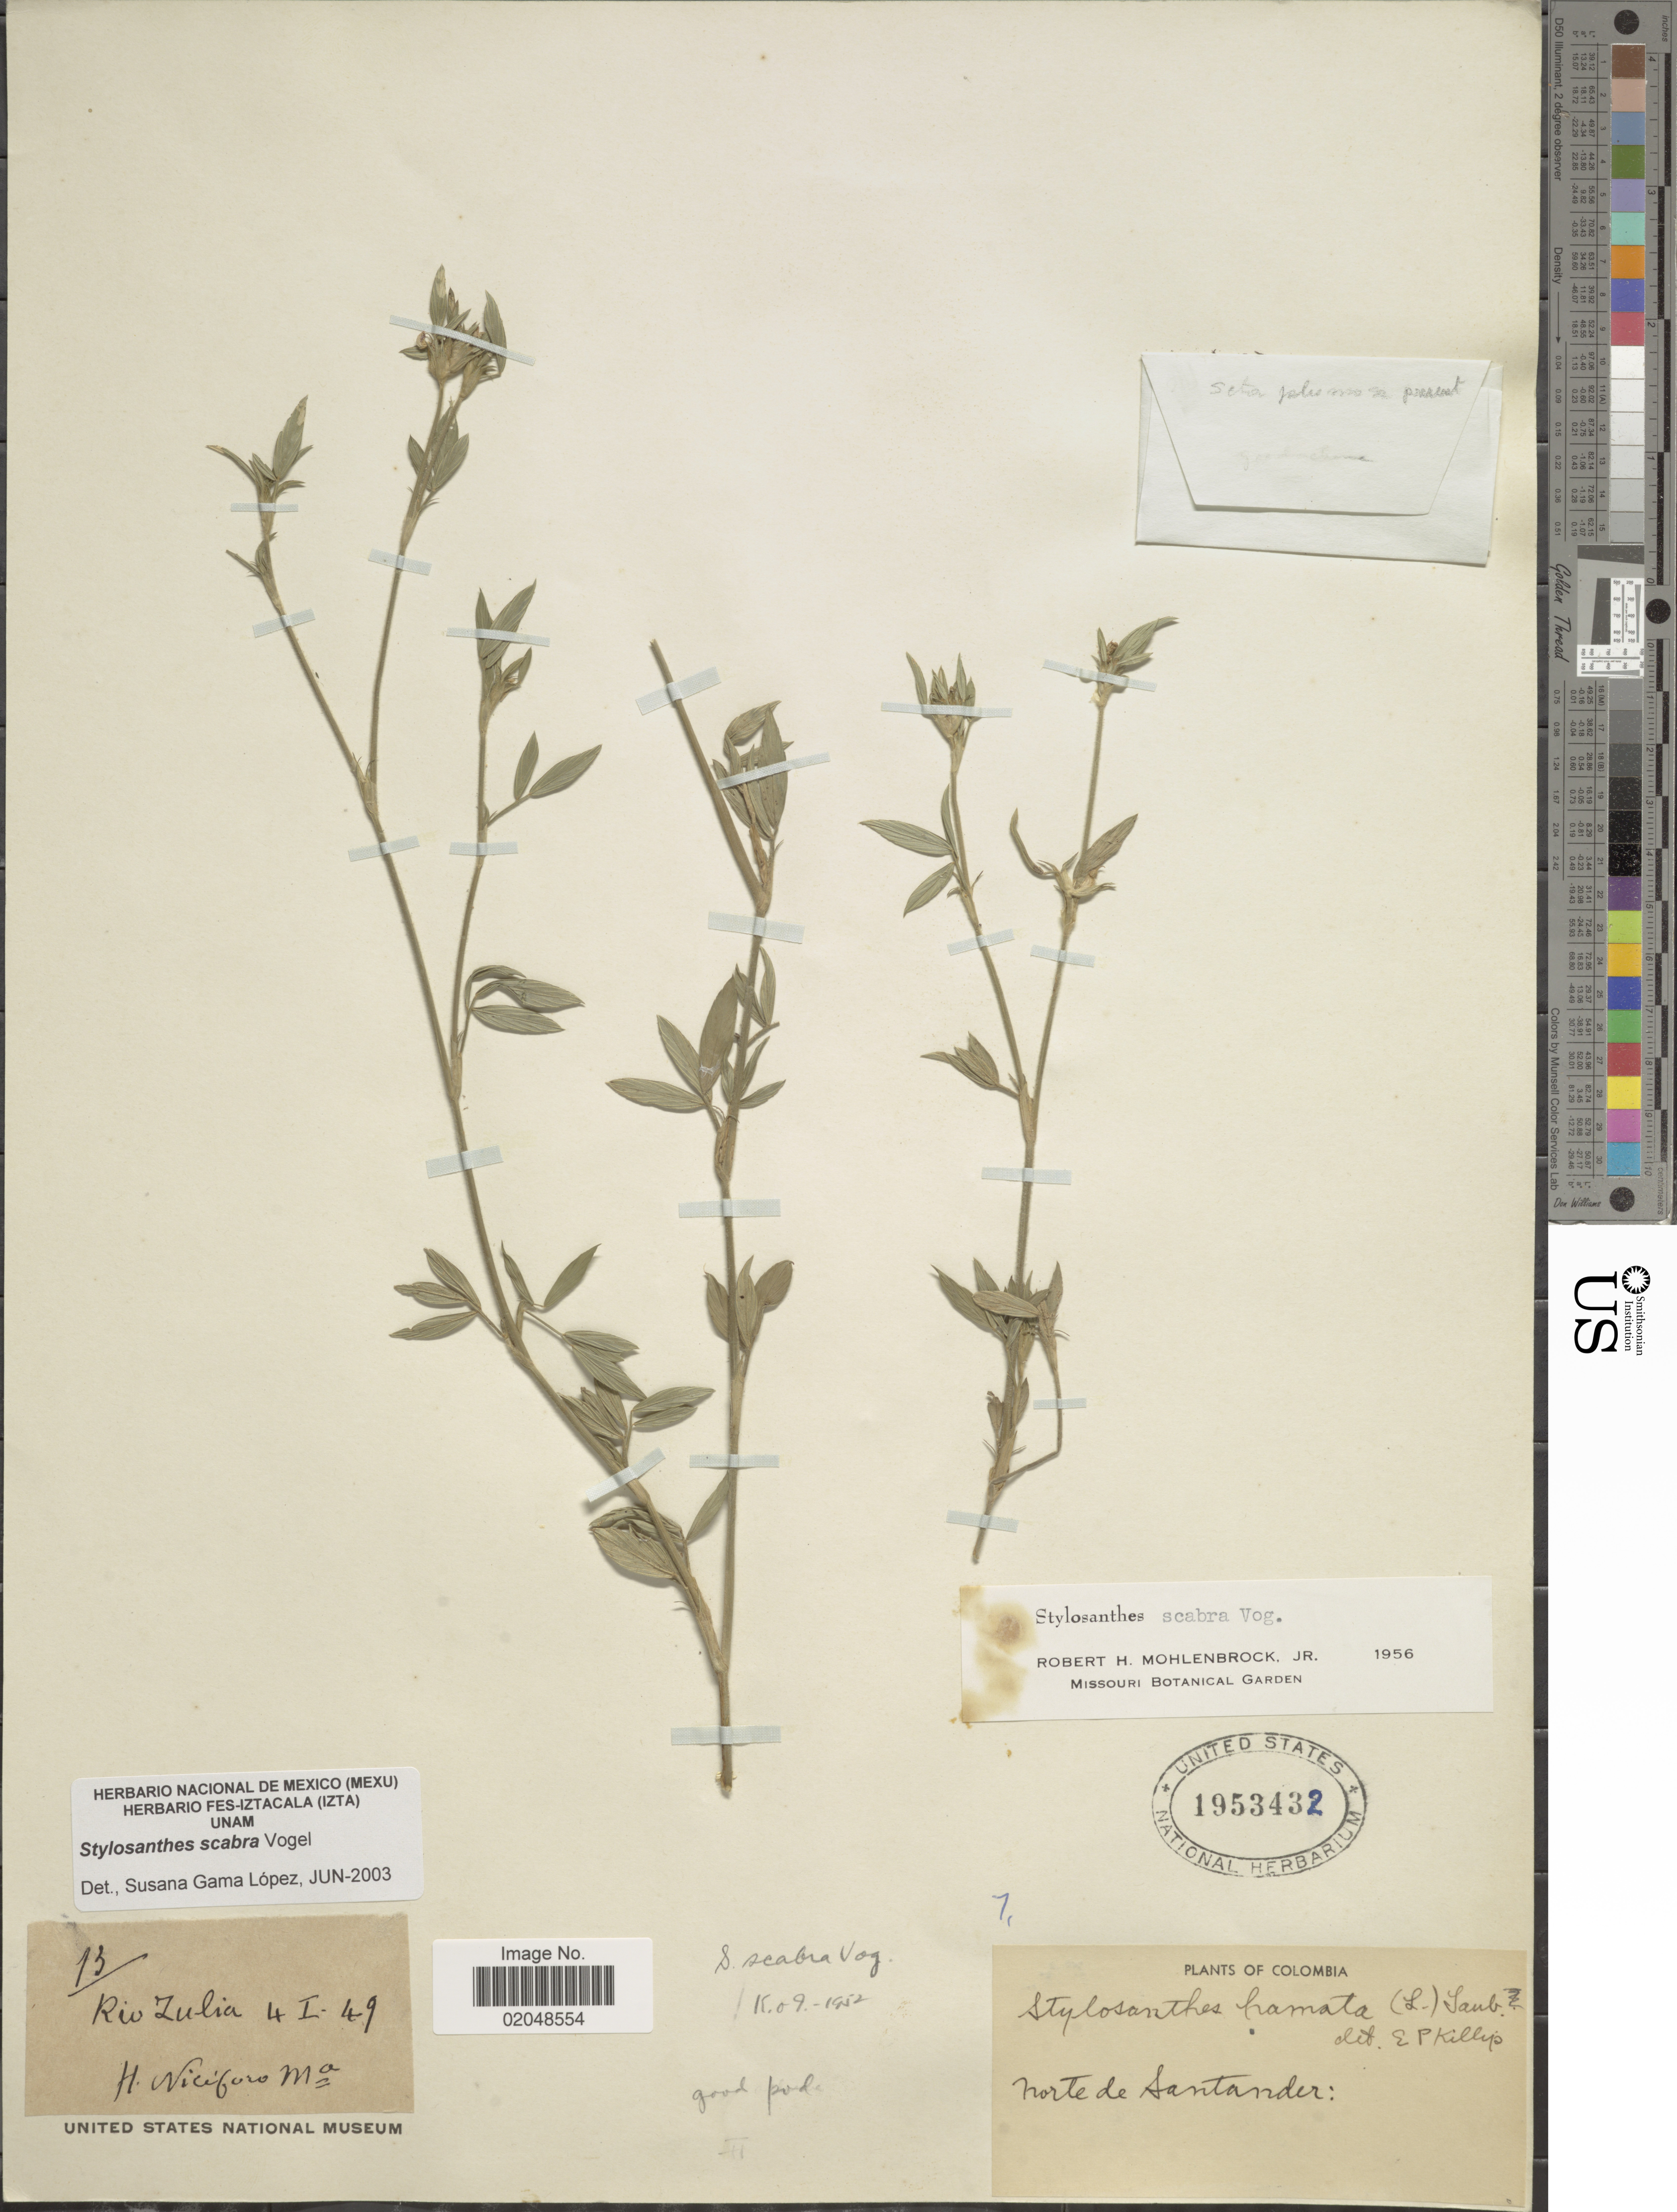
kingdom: Plantae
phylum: Tracheophyta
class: Magnoliopsida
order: Fabales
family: Fabaceae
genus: Stylosanthes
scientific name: Stylosanthes scabra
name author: Vogel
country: Colombia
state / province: Norte de Santander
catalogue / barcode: US 1953432